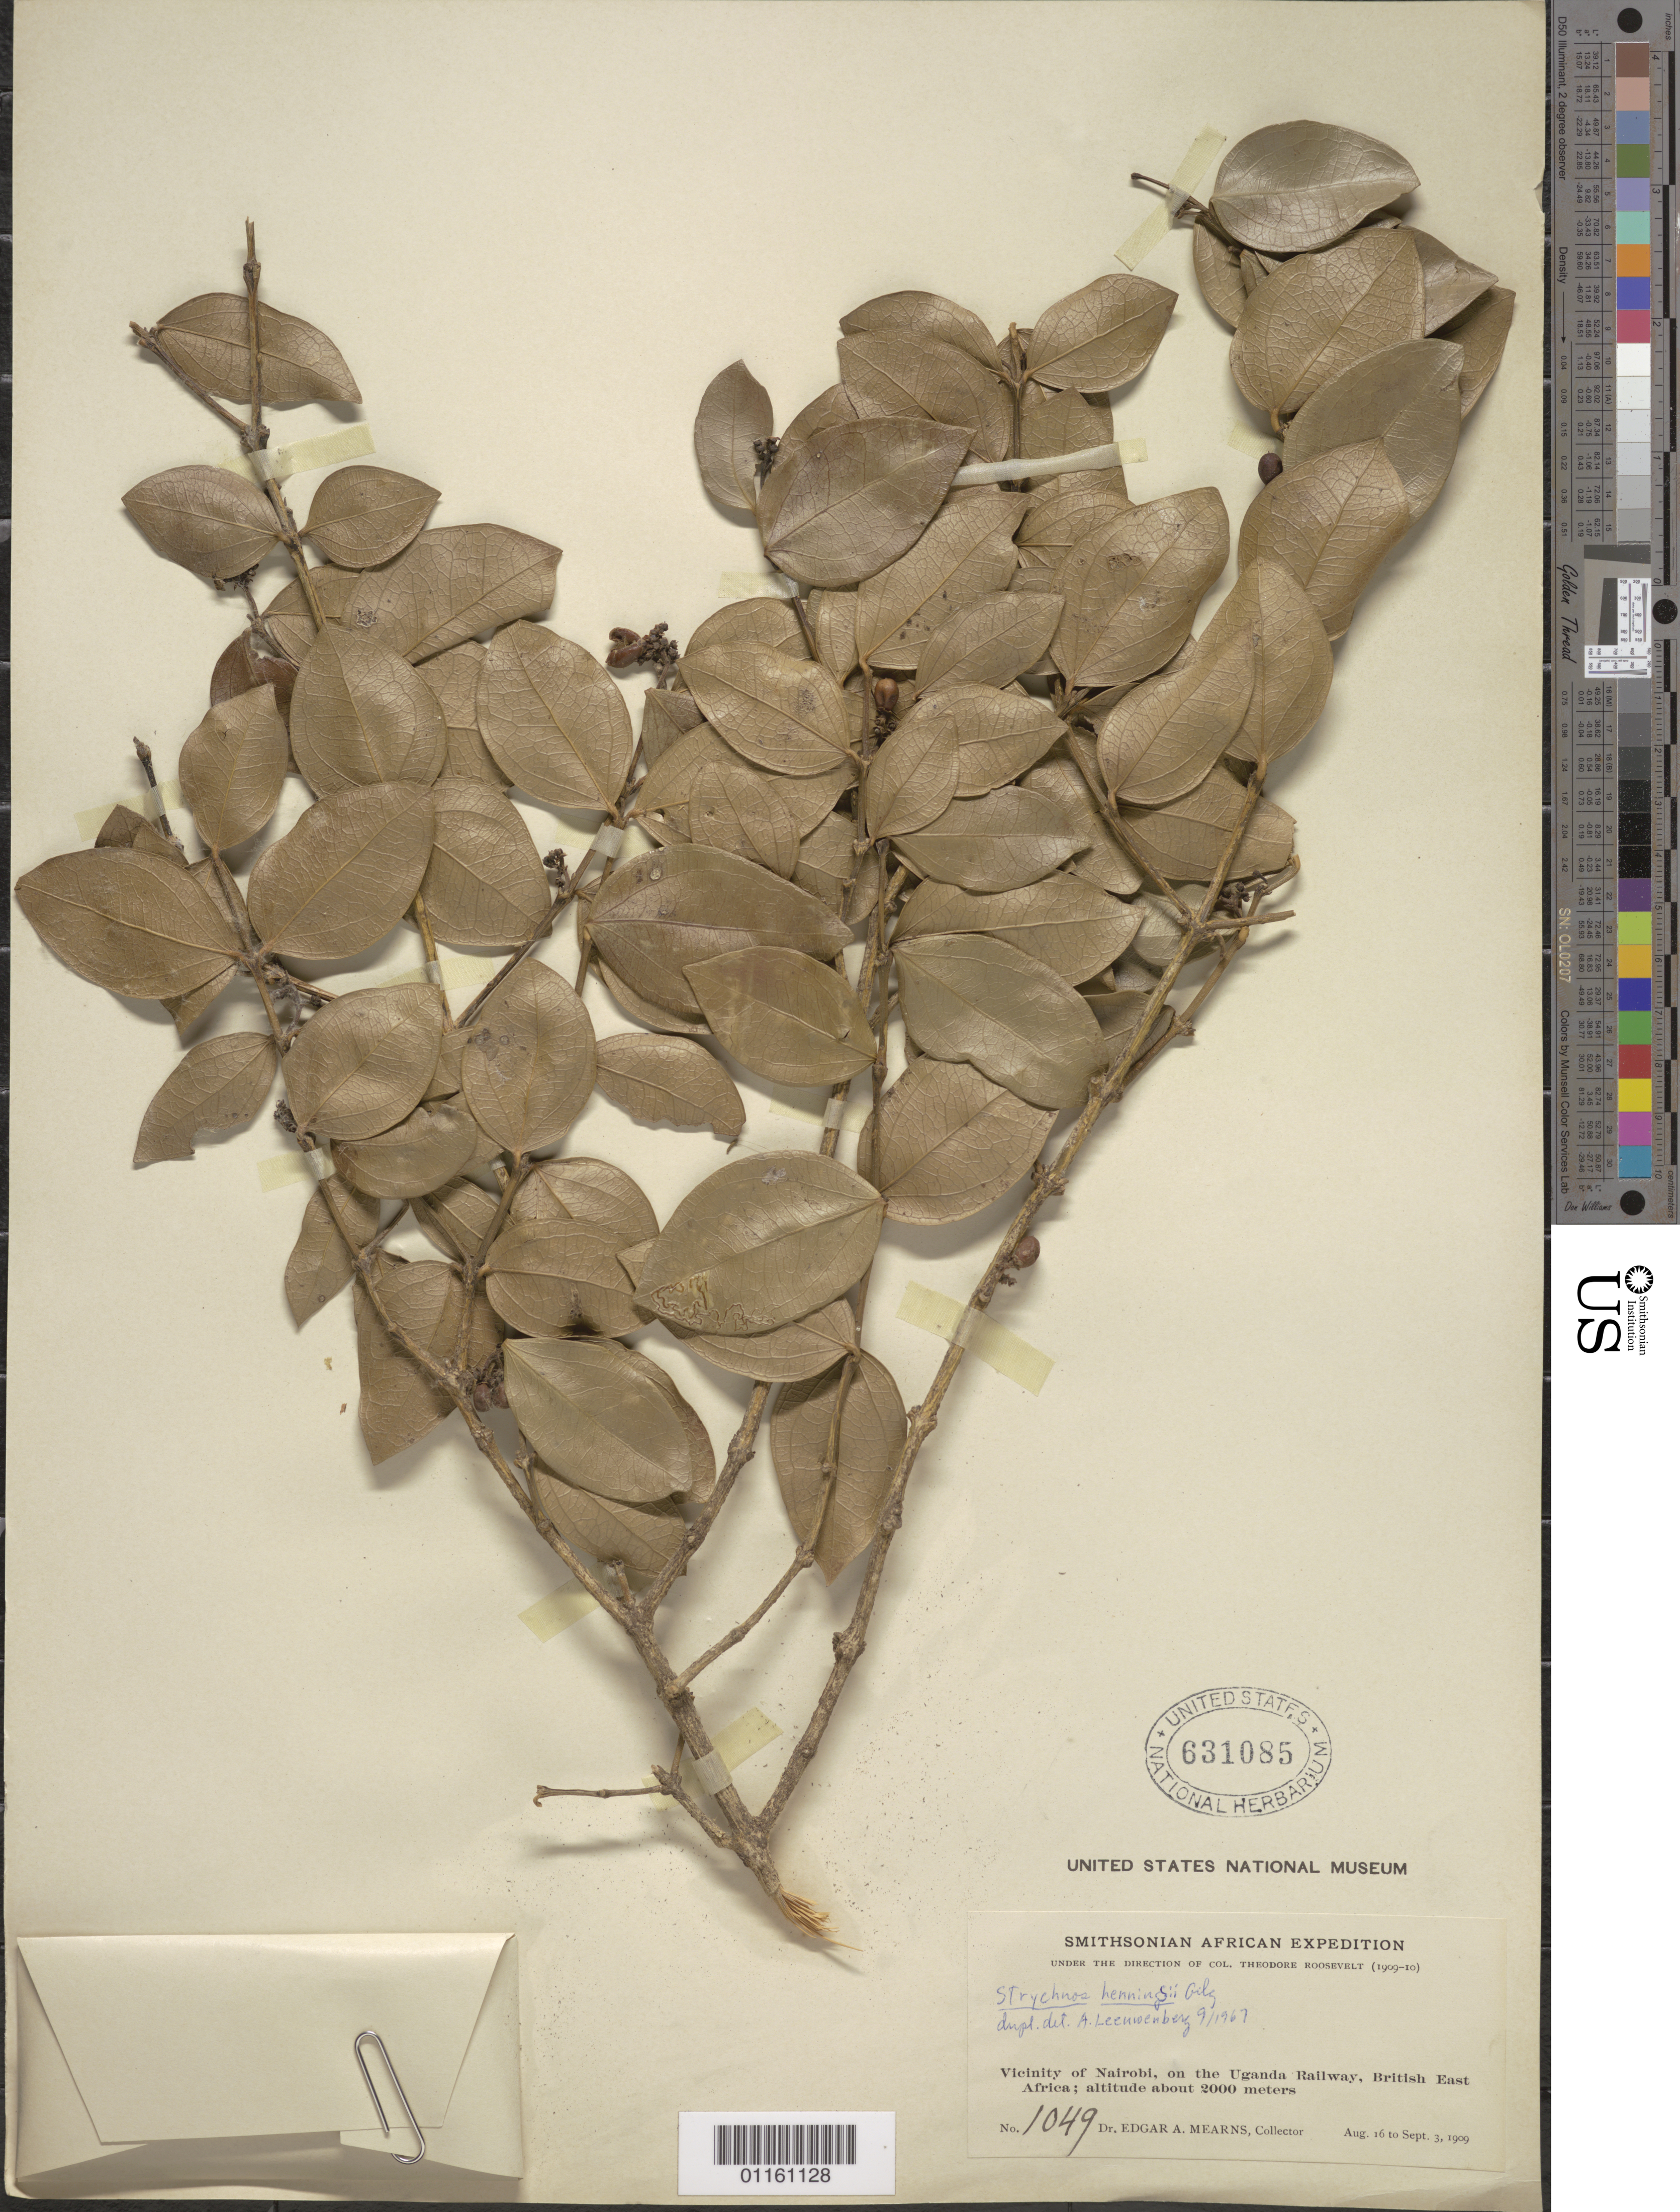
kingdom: Plantae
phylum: Tracheophyta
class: Magnoliopsida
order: Gentianales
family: Loganiaceae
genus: Strychnos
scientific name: Strychnos henningsii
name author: Gilg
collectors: E. A. Mearns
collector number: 1049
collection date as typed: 16 Aug 1909 to 03 Sep 1909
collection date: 1909-08-16/1909-09-03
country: Kenya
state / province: Nairobi Area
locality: Vicinity of Nairobi, on the Uganda railway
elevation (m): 2000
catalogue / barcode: US 631085